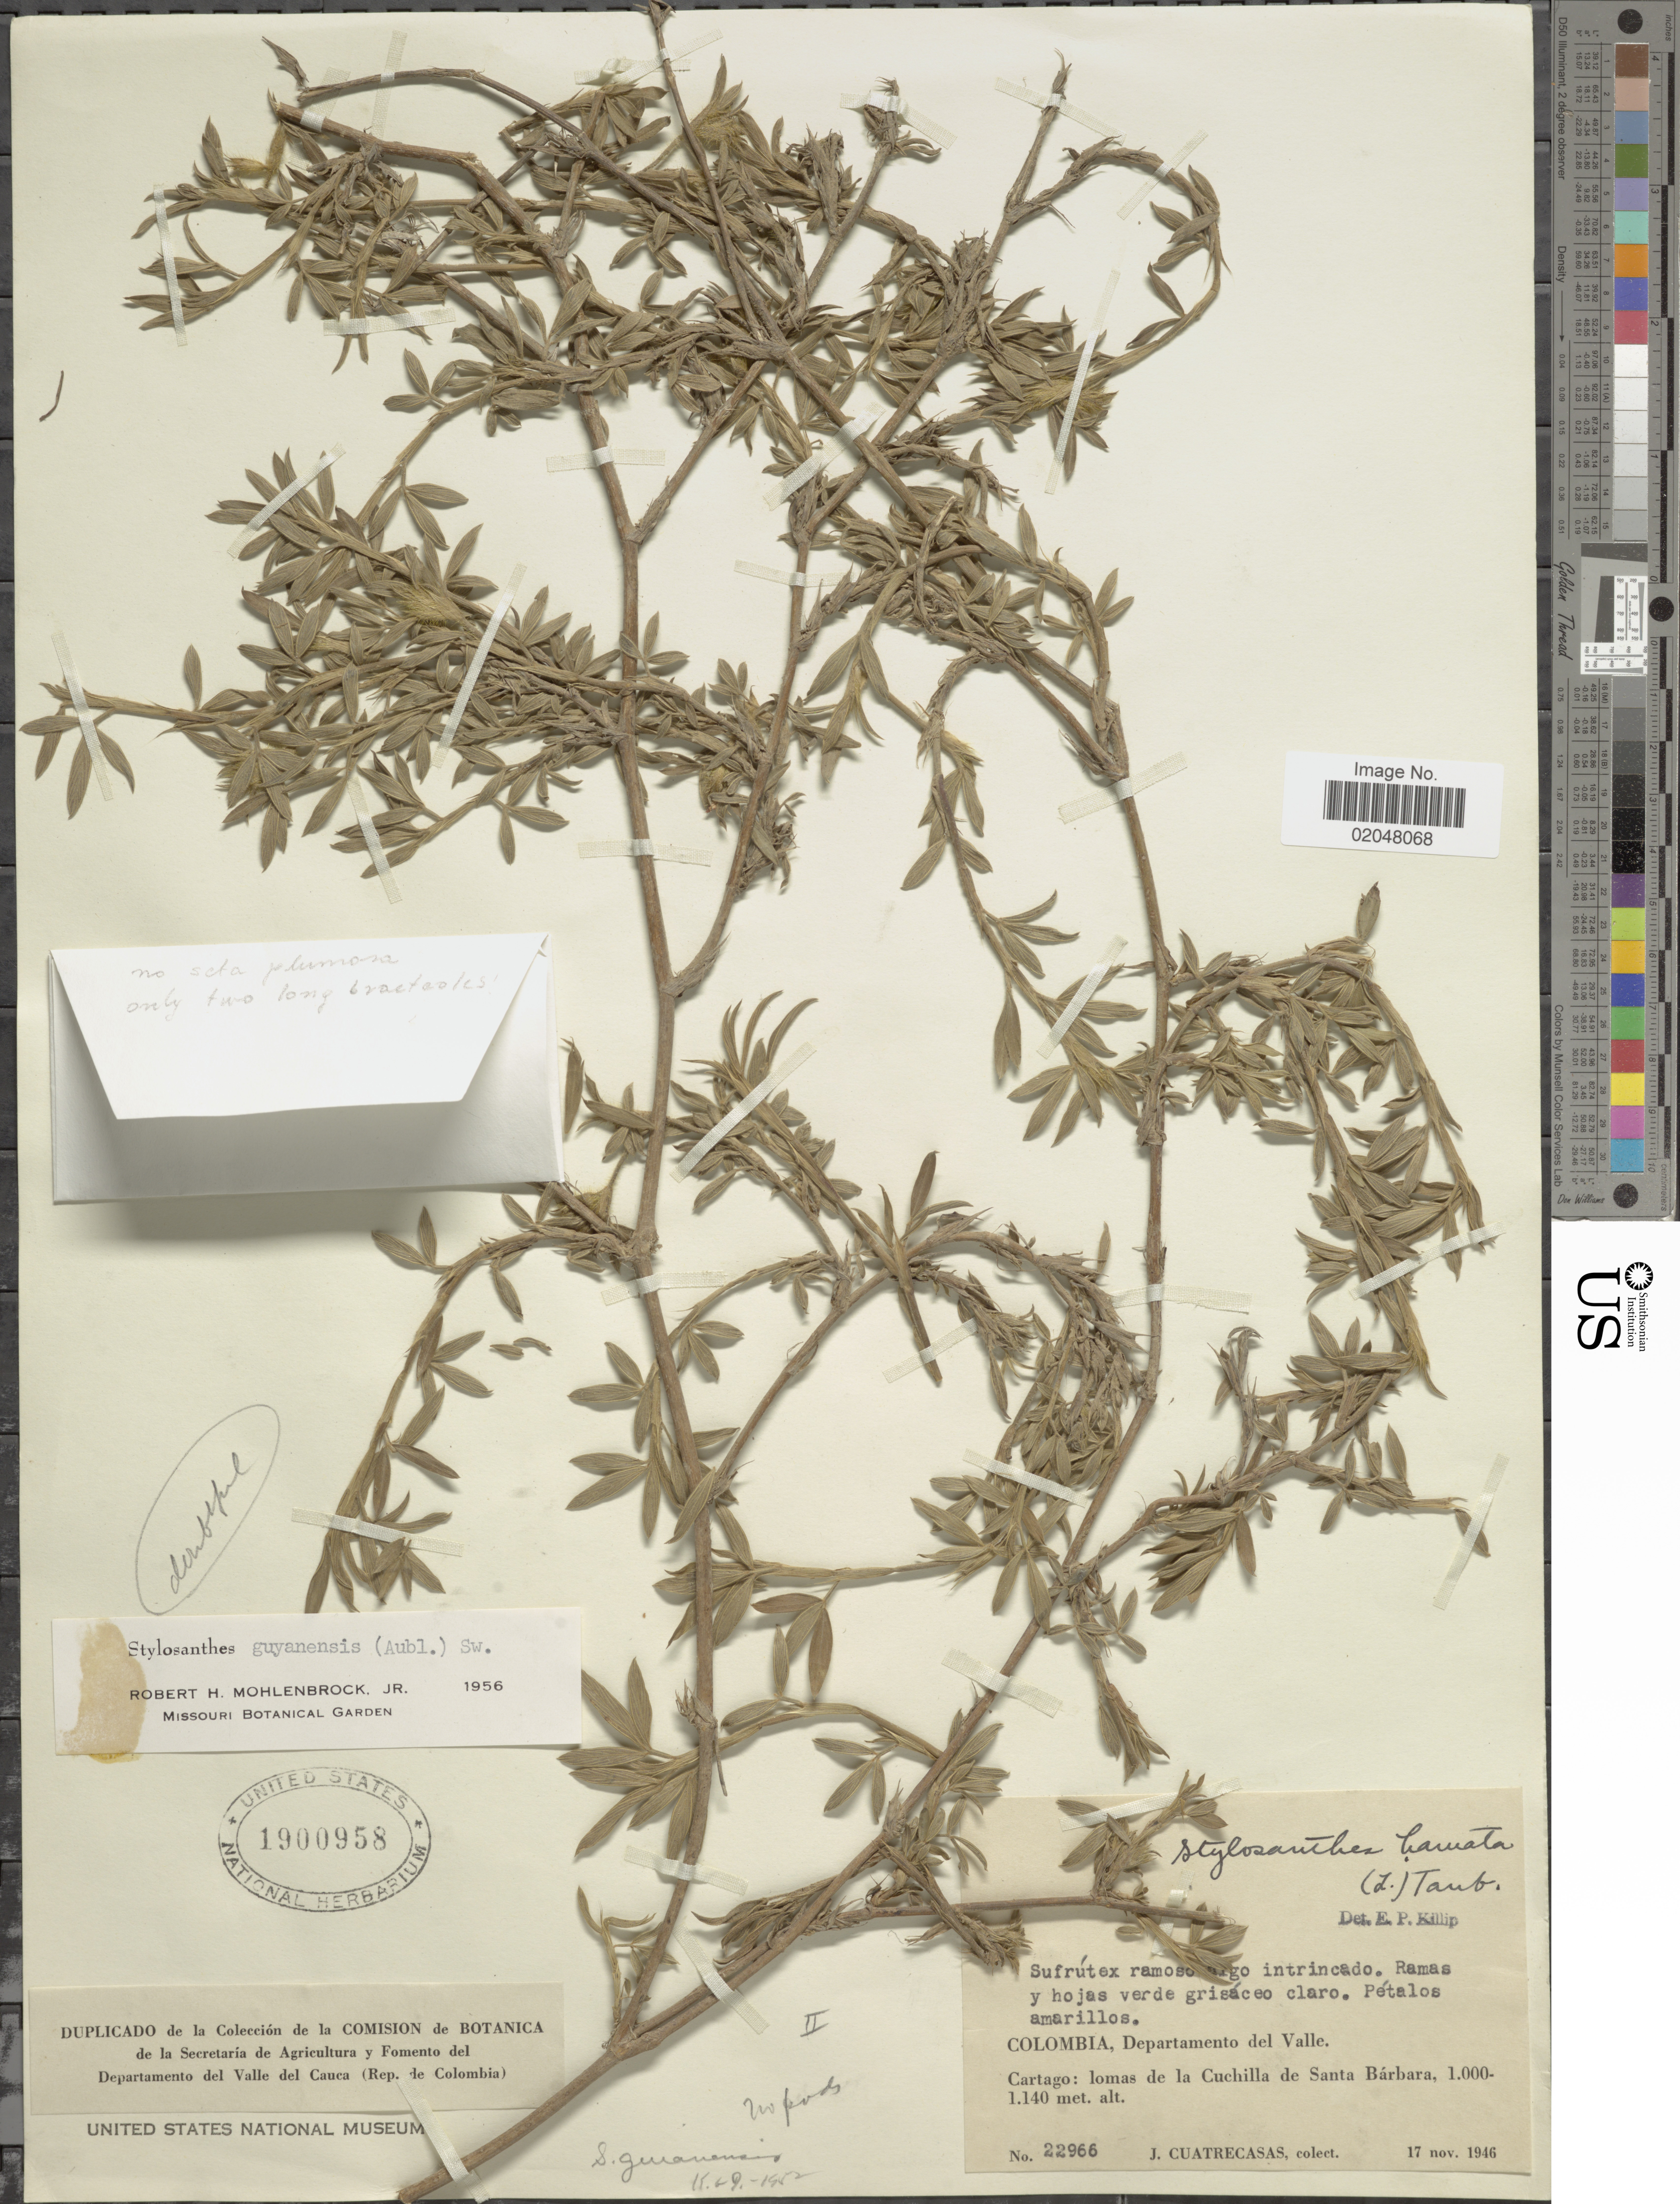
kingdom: Plantae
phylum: Tracheophyta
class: Magnoliopsida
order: Fabales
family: Fabaceae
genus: Stylosanthes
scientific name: Stylosanthes guianensis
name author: (Aubl.) Sw.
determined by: Mohlenbrock, Robert H., Jr.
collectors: J. Cuatrecasas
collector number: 22966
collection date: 1946-11-17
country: Colombia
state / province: Valle del Cauca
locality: Departamento del Valle. Cartago: lomas de la Cuchilla de Santa Barbara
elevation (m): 1000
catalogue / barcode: US 1900958